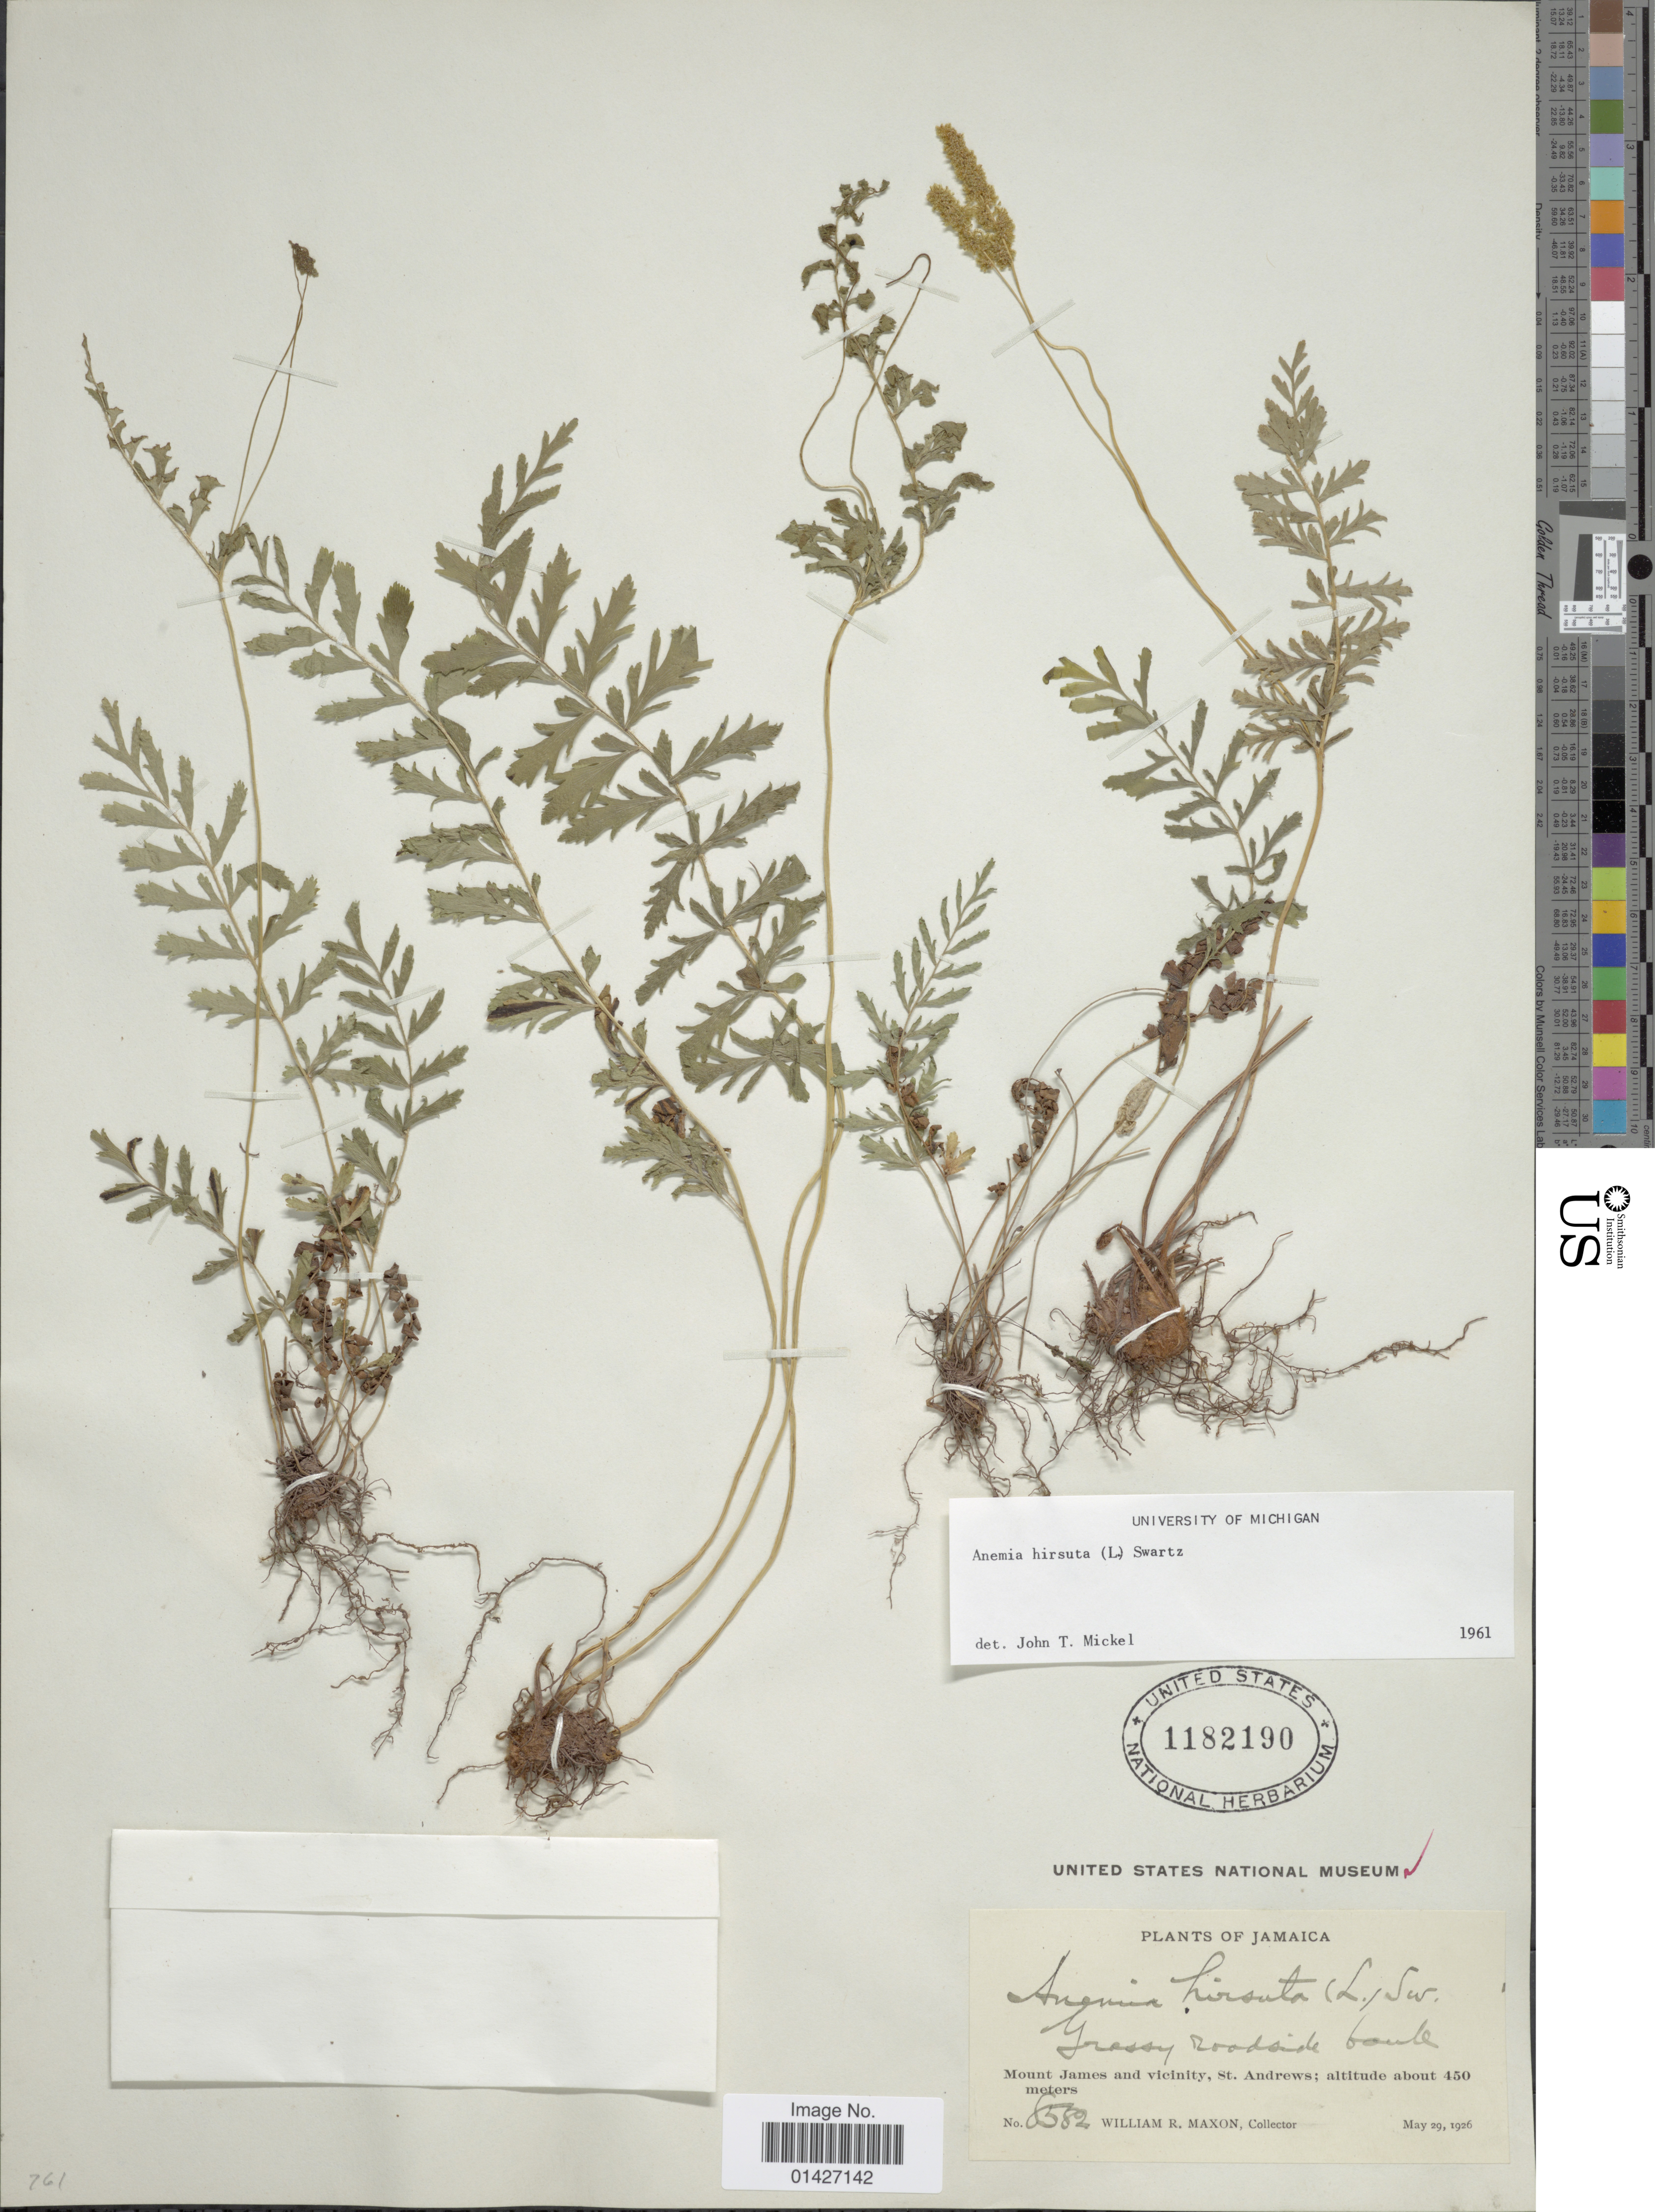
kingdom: Plantae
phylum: Tracheophyta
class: Polypodiopsida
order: Schizaeales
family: Anemiaceae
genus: Anemia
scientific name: Anemia hirsuta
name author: (L.) Sw.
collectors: W. R. Maxon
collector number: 8582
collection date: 1926-05-29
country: Jamaica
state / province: Saint Andrew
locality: Grassy roadside bank. Mount James and vicinity, St. Andrews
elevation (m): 450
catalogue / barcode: US 1182190